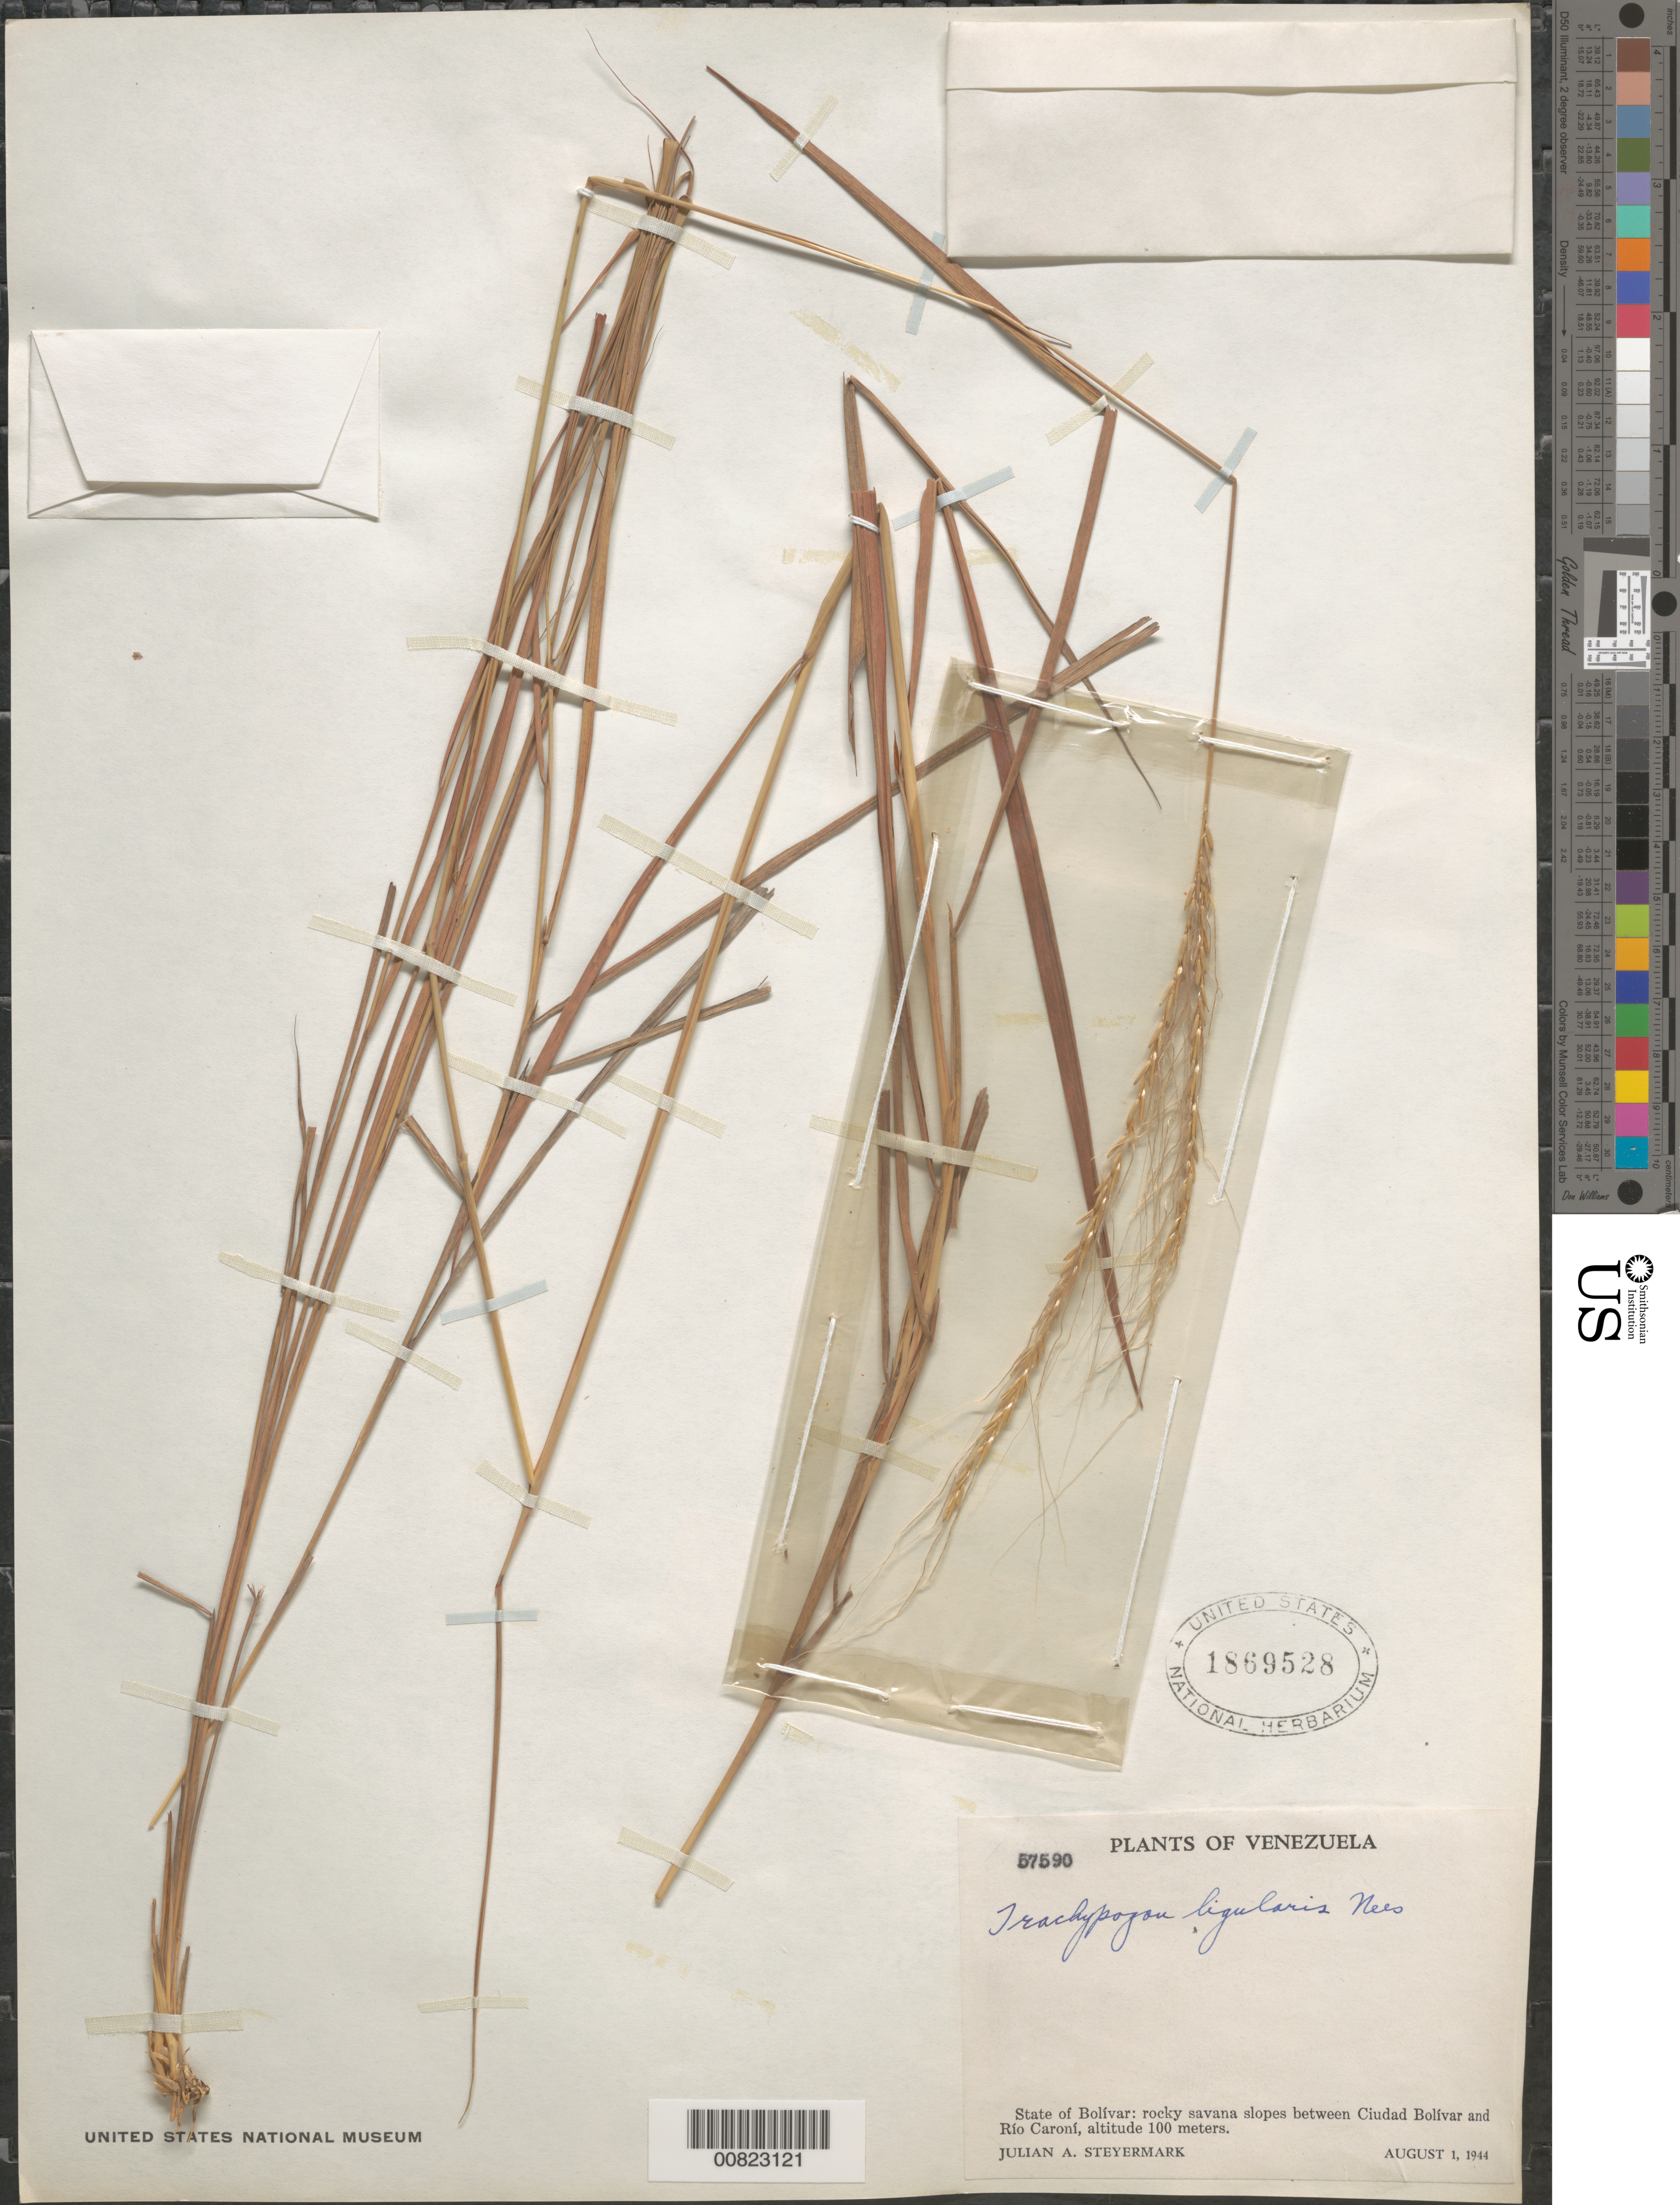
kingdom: Plantae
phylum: Tracheophyta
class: Liliopsida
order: Poales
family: Poaceae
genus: Trachypogon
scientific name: Trachypogon ligularis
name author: Nees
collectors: J. Steyermark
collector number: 57590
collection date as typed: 1-Aug-44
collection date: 1944-08-01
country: Venezuela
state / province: Bolívar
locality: Ciudad Bolívar to Río Caroní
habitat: Rocky savanna slopes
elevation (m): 100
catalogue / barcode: US 1869528